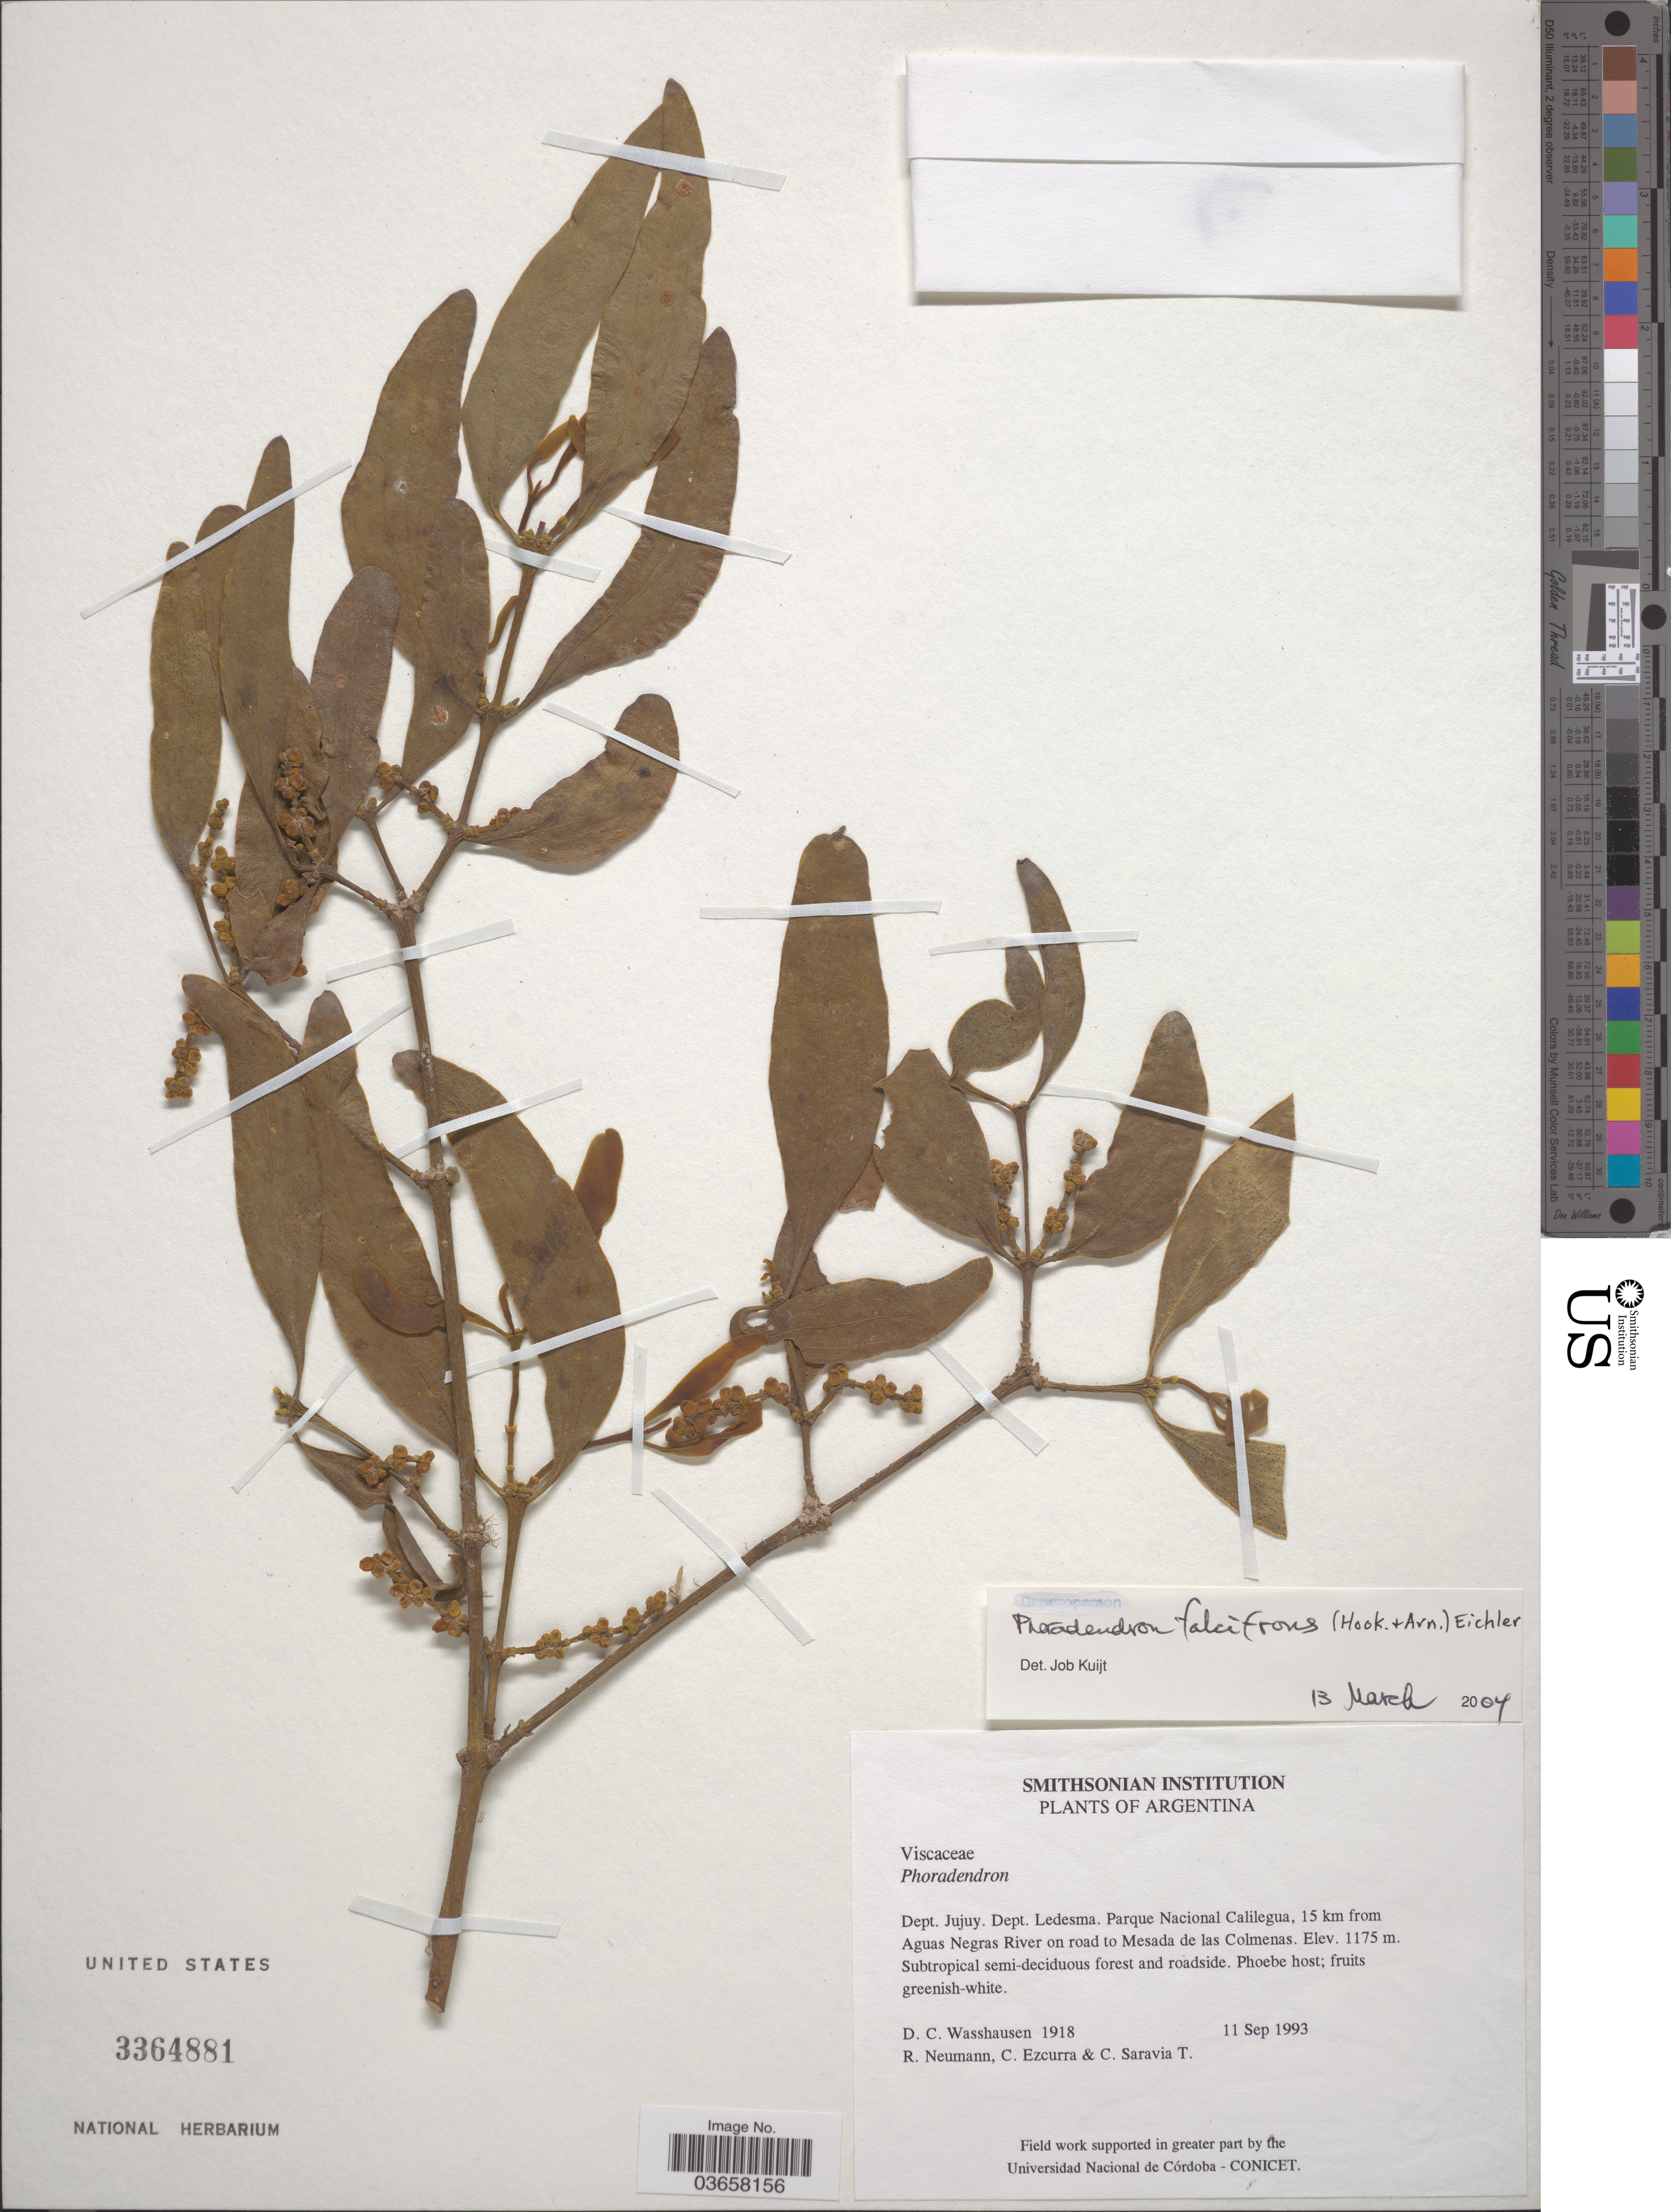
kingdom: Plantae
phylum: Tracheophyta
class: Magnoliopsida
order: Santalales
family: Viscaceae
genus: Phoradendron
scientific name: Phoradendron falcifrons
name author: (Hook. & Arn.) Eichler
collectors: D. C. Wasshausen, R. Neumann, C. Ezcurra & C. Saravia T.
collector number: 1918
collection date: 1993-09-11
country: Argentina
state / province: Jujuy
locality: Dept. Jujuy. Dept. Ledesma. Parque Nacional Calilegua, 15 km from Aguas Negras River on road to Mesada de las Colmenas.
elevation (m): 1175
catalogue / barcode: US 3364881